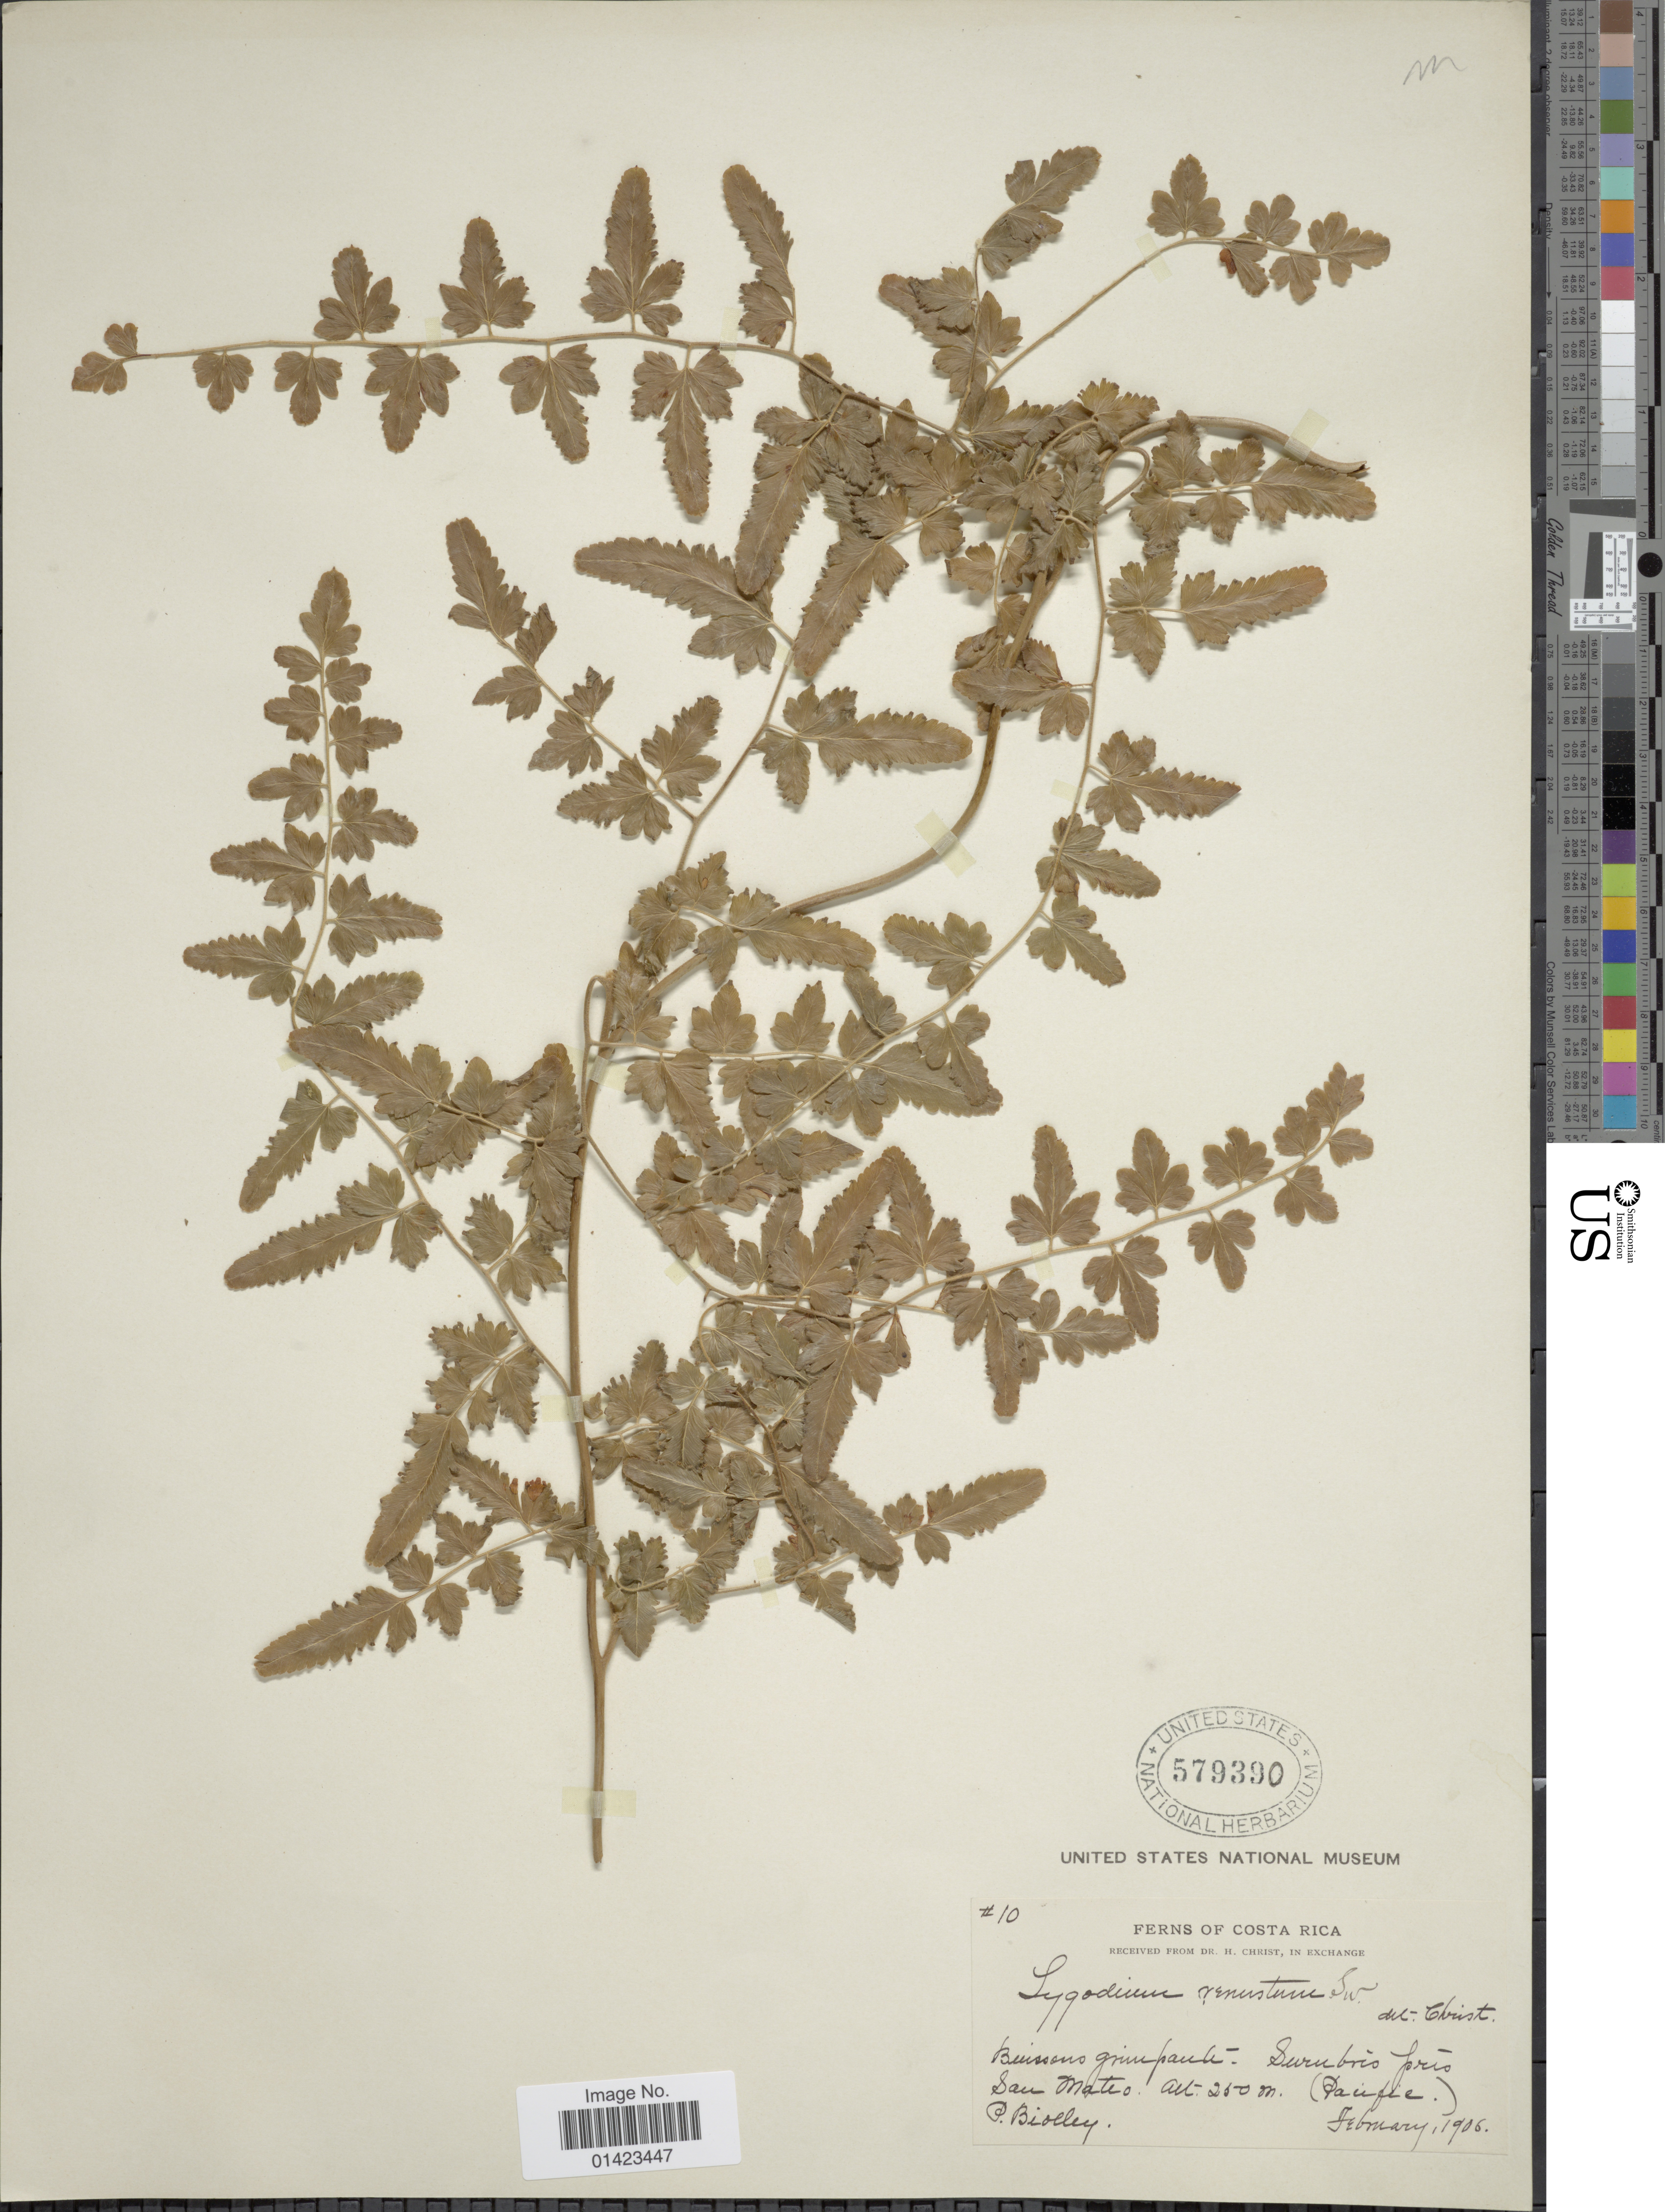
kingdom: Plantae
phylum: Tracheophyta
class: Polypodiopsida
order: Schizaeales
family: Lygodiaceae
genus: Lygodium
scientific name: Lygodium venustum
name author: Sw.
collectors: P. Biolley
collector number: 10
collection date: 1906-02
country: Costa Rica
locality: Surubres près San Mateo (Pacific)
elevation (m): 250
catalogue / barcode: US 579390